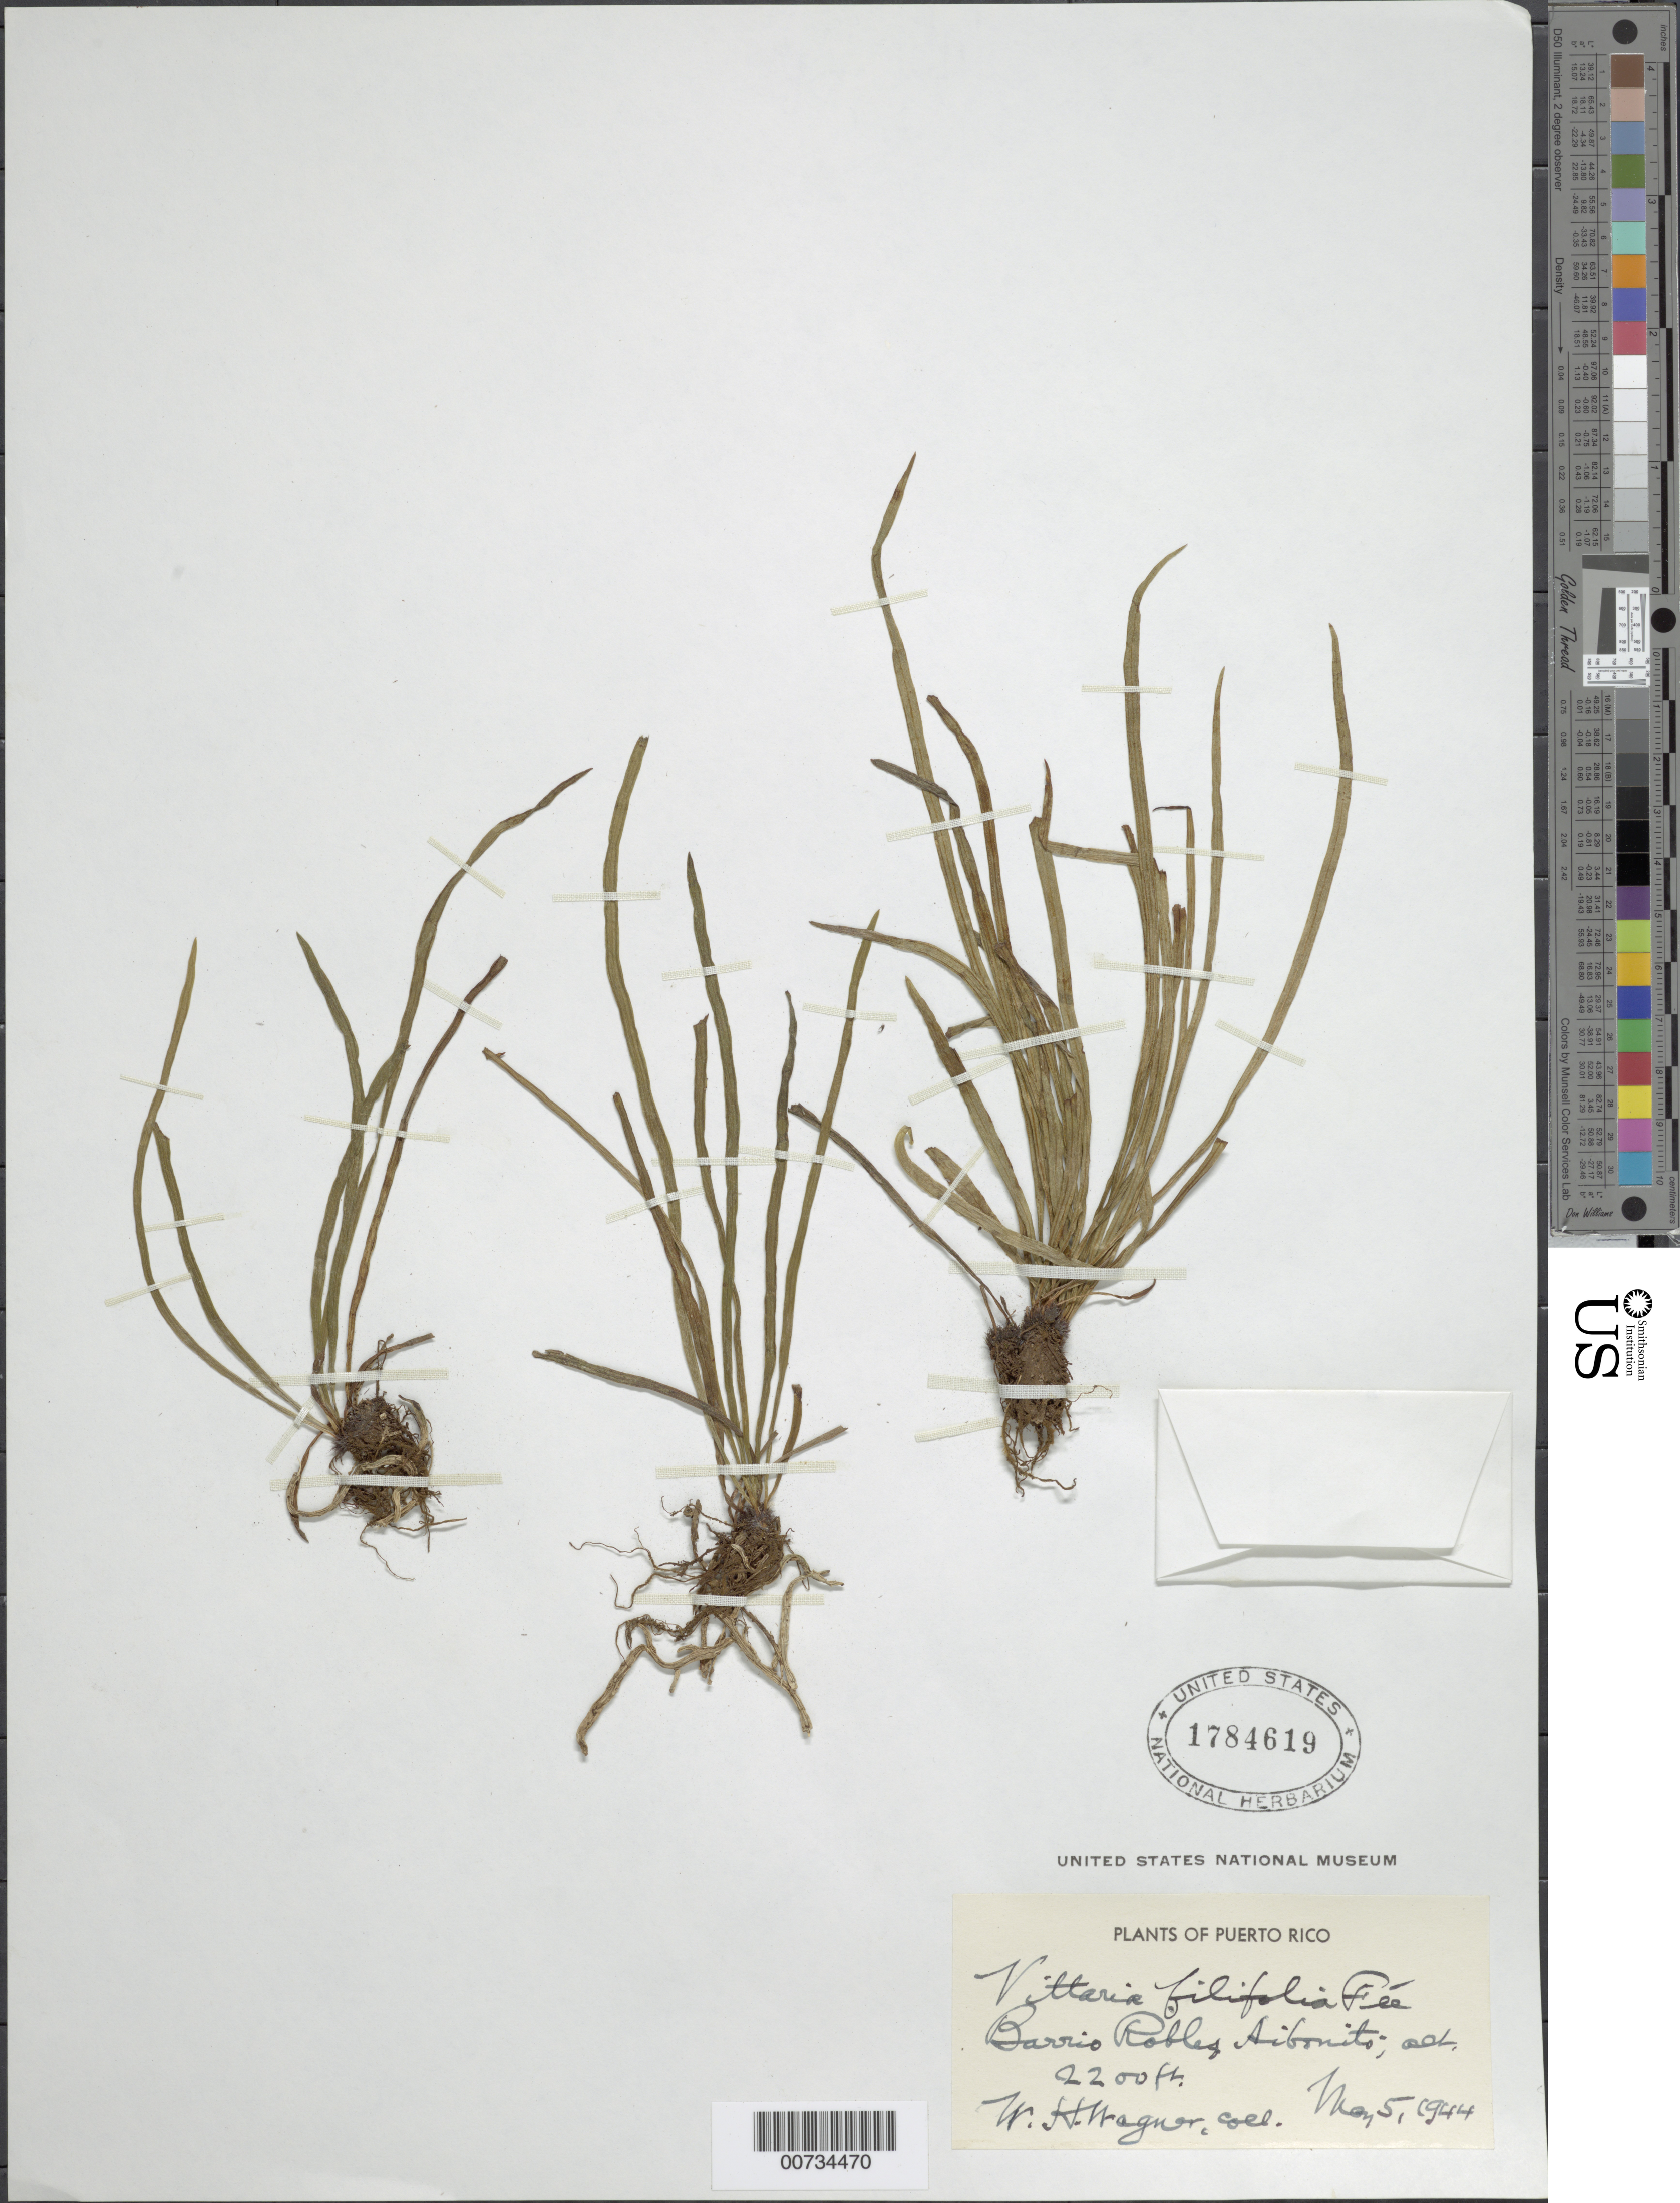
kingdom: Plantae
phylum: Tracheophyta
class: Polypodiopsida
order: Polypodiales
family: Pteridaceae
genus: Vittaria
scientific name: Vittaria lineata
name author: (L.) Sm.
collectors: W. H. Wagner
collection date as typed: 05 May 1944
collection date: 1944-05-05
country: Puerto Rico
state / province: Abonito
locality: Barrio Robles Aibonito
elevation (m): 671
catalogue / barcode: US 1784619